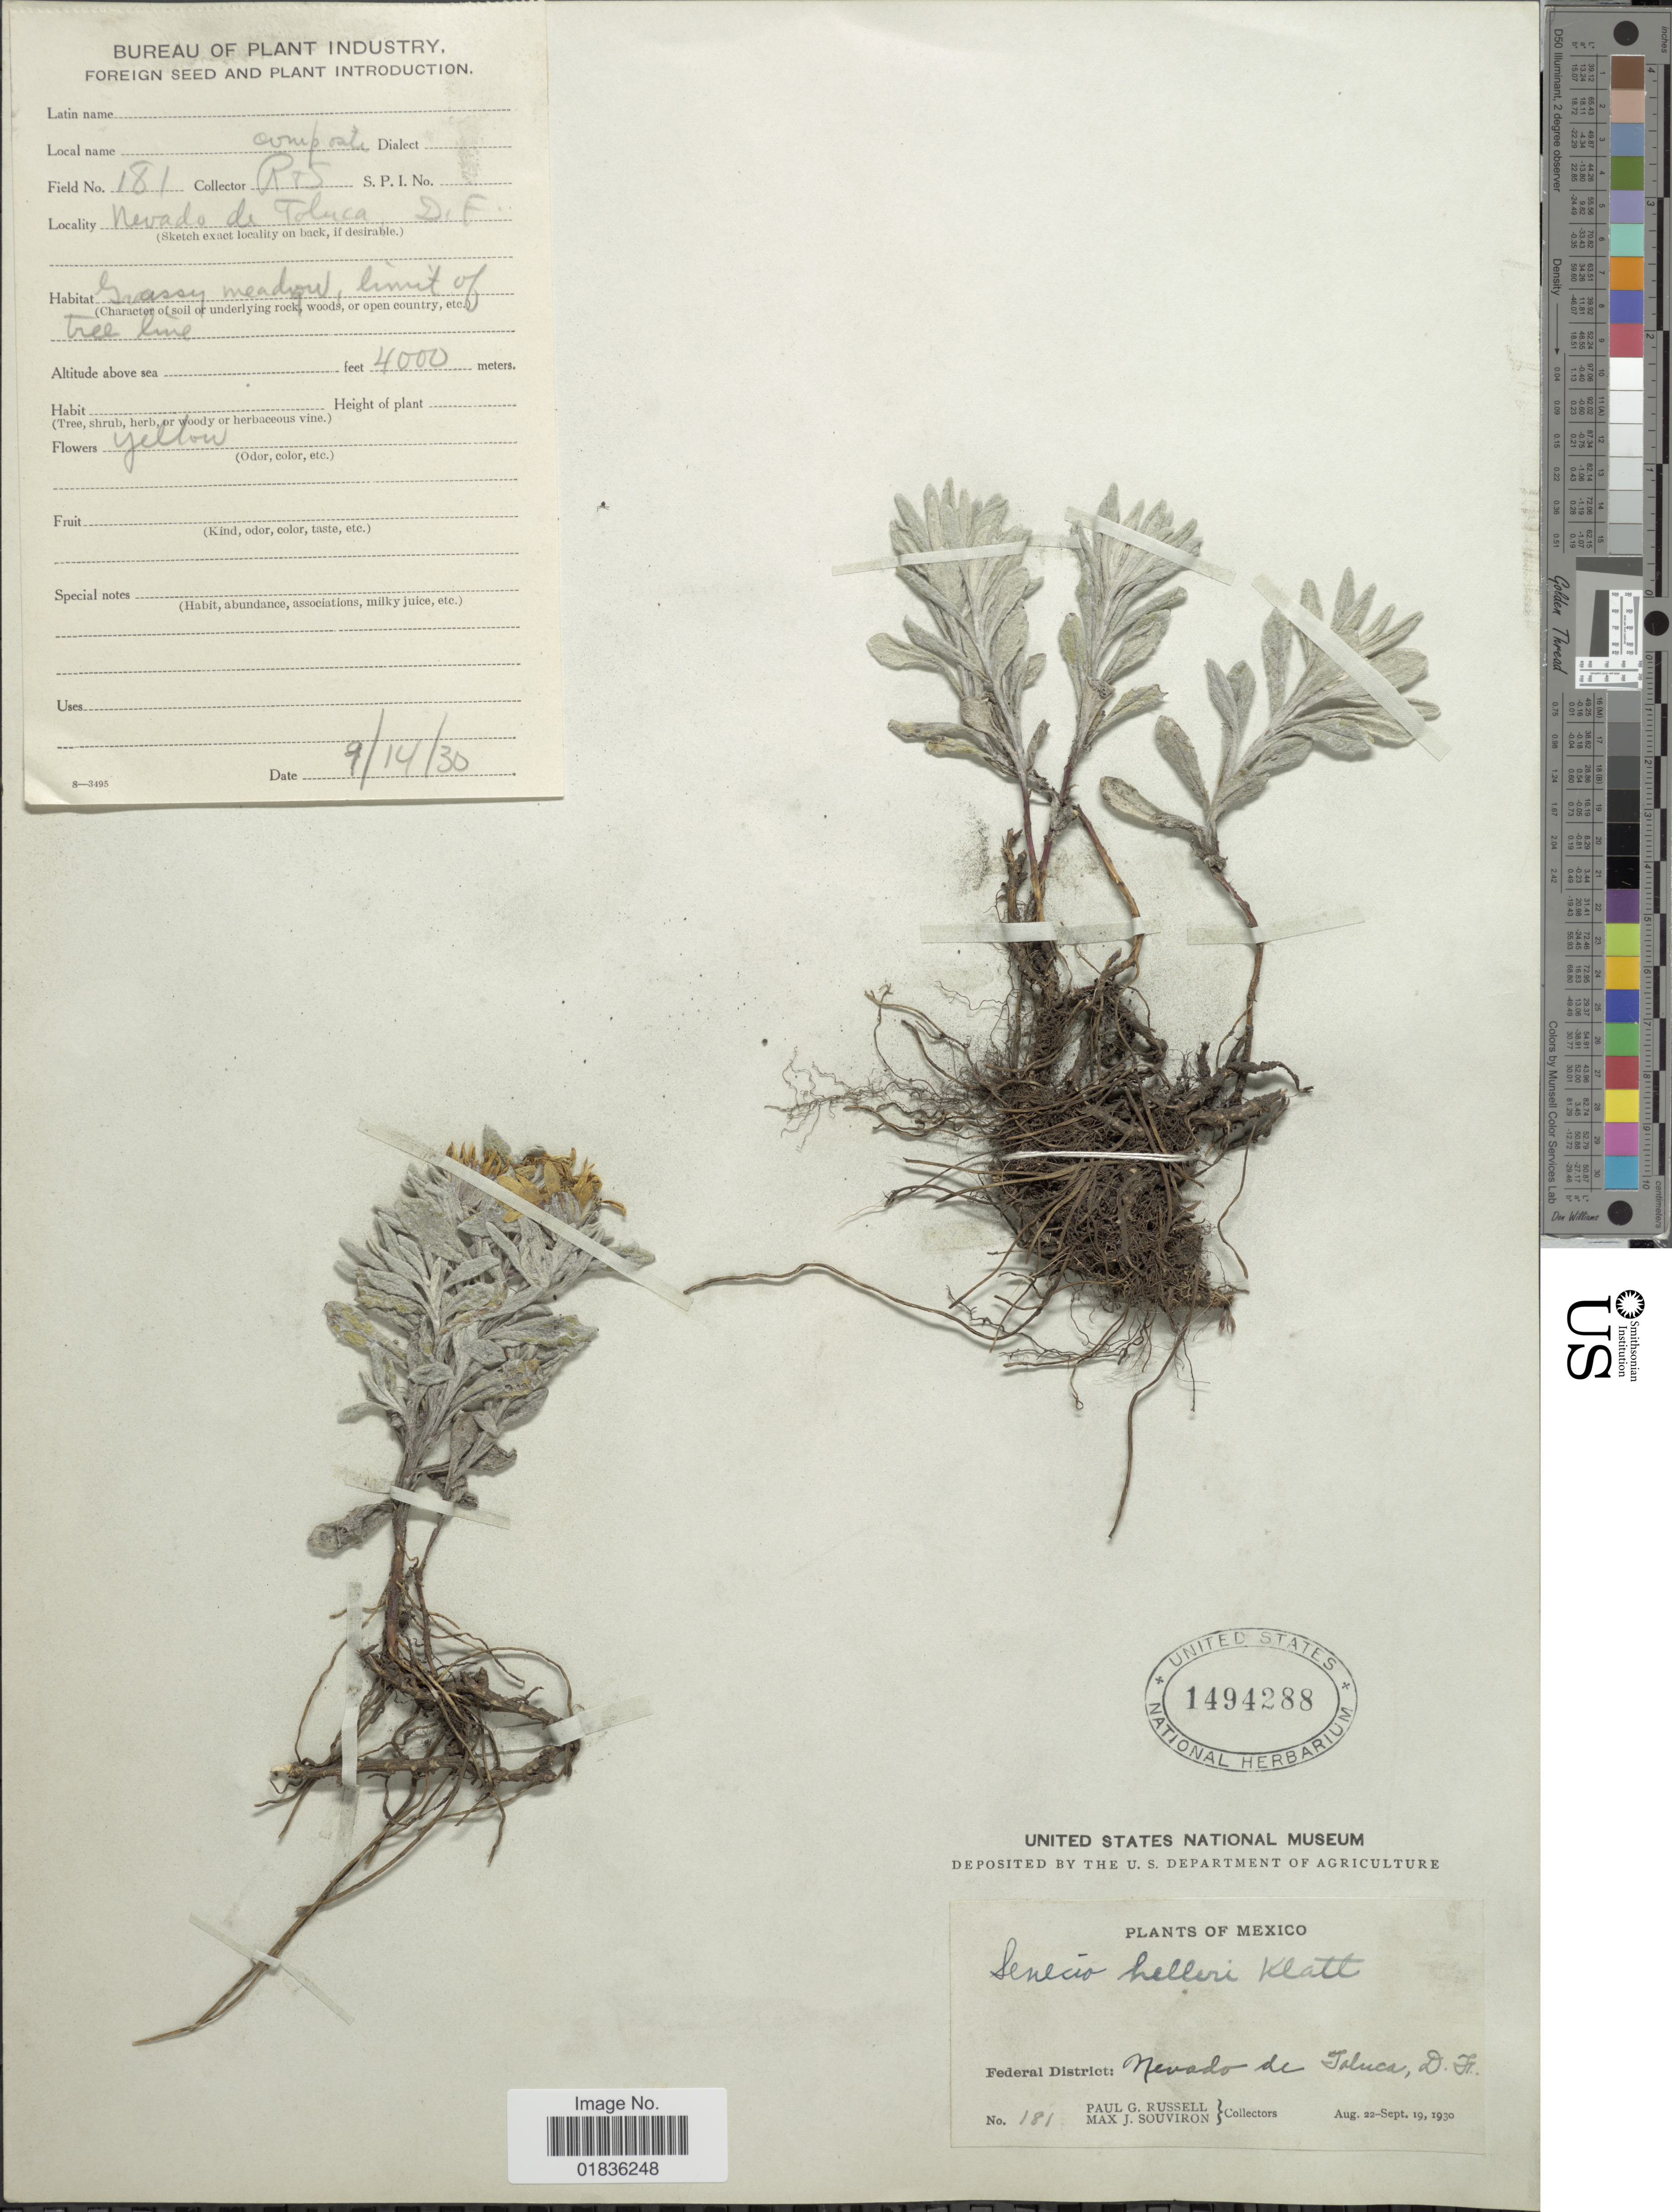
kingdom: Plantae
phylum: Tracheophyta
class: Magnoliopsida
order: Asterales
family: Asteraceae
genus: Senecio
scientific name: Senecio hellerii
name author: Klatt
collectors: P. G. Russell & M. J. Souviron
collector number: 181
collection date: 1930-08-22/1930-09-19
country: Mexico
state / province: Distrito Federal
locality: Nevado de Toluca.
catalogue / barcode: US 1494288